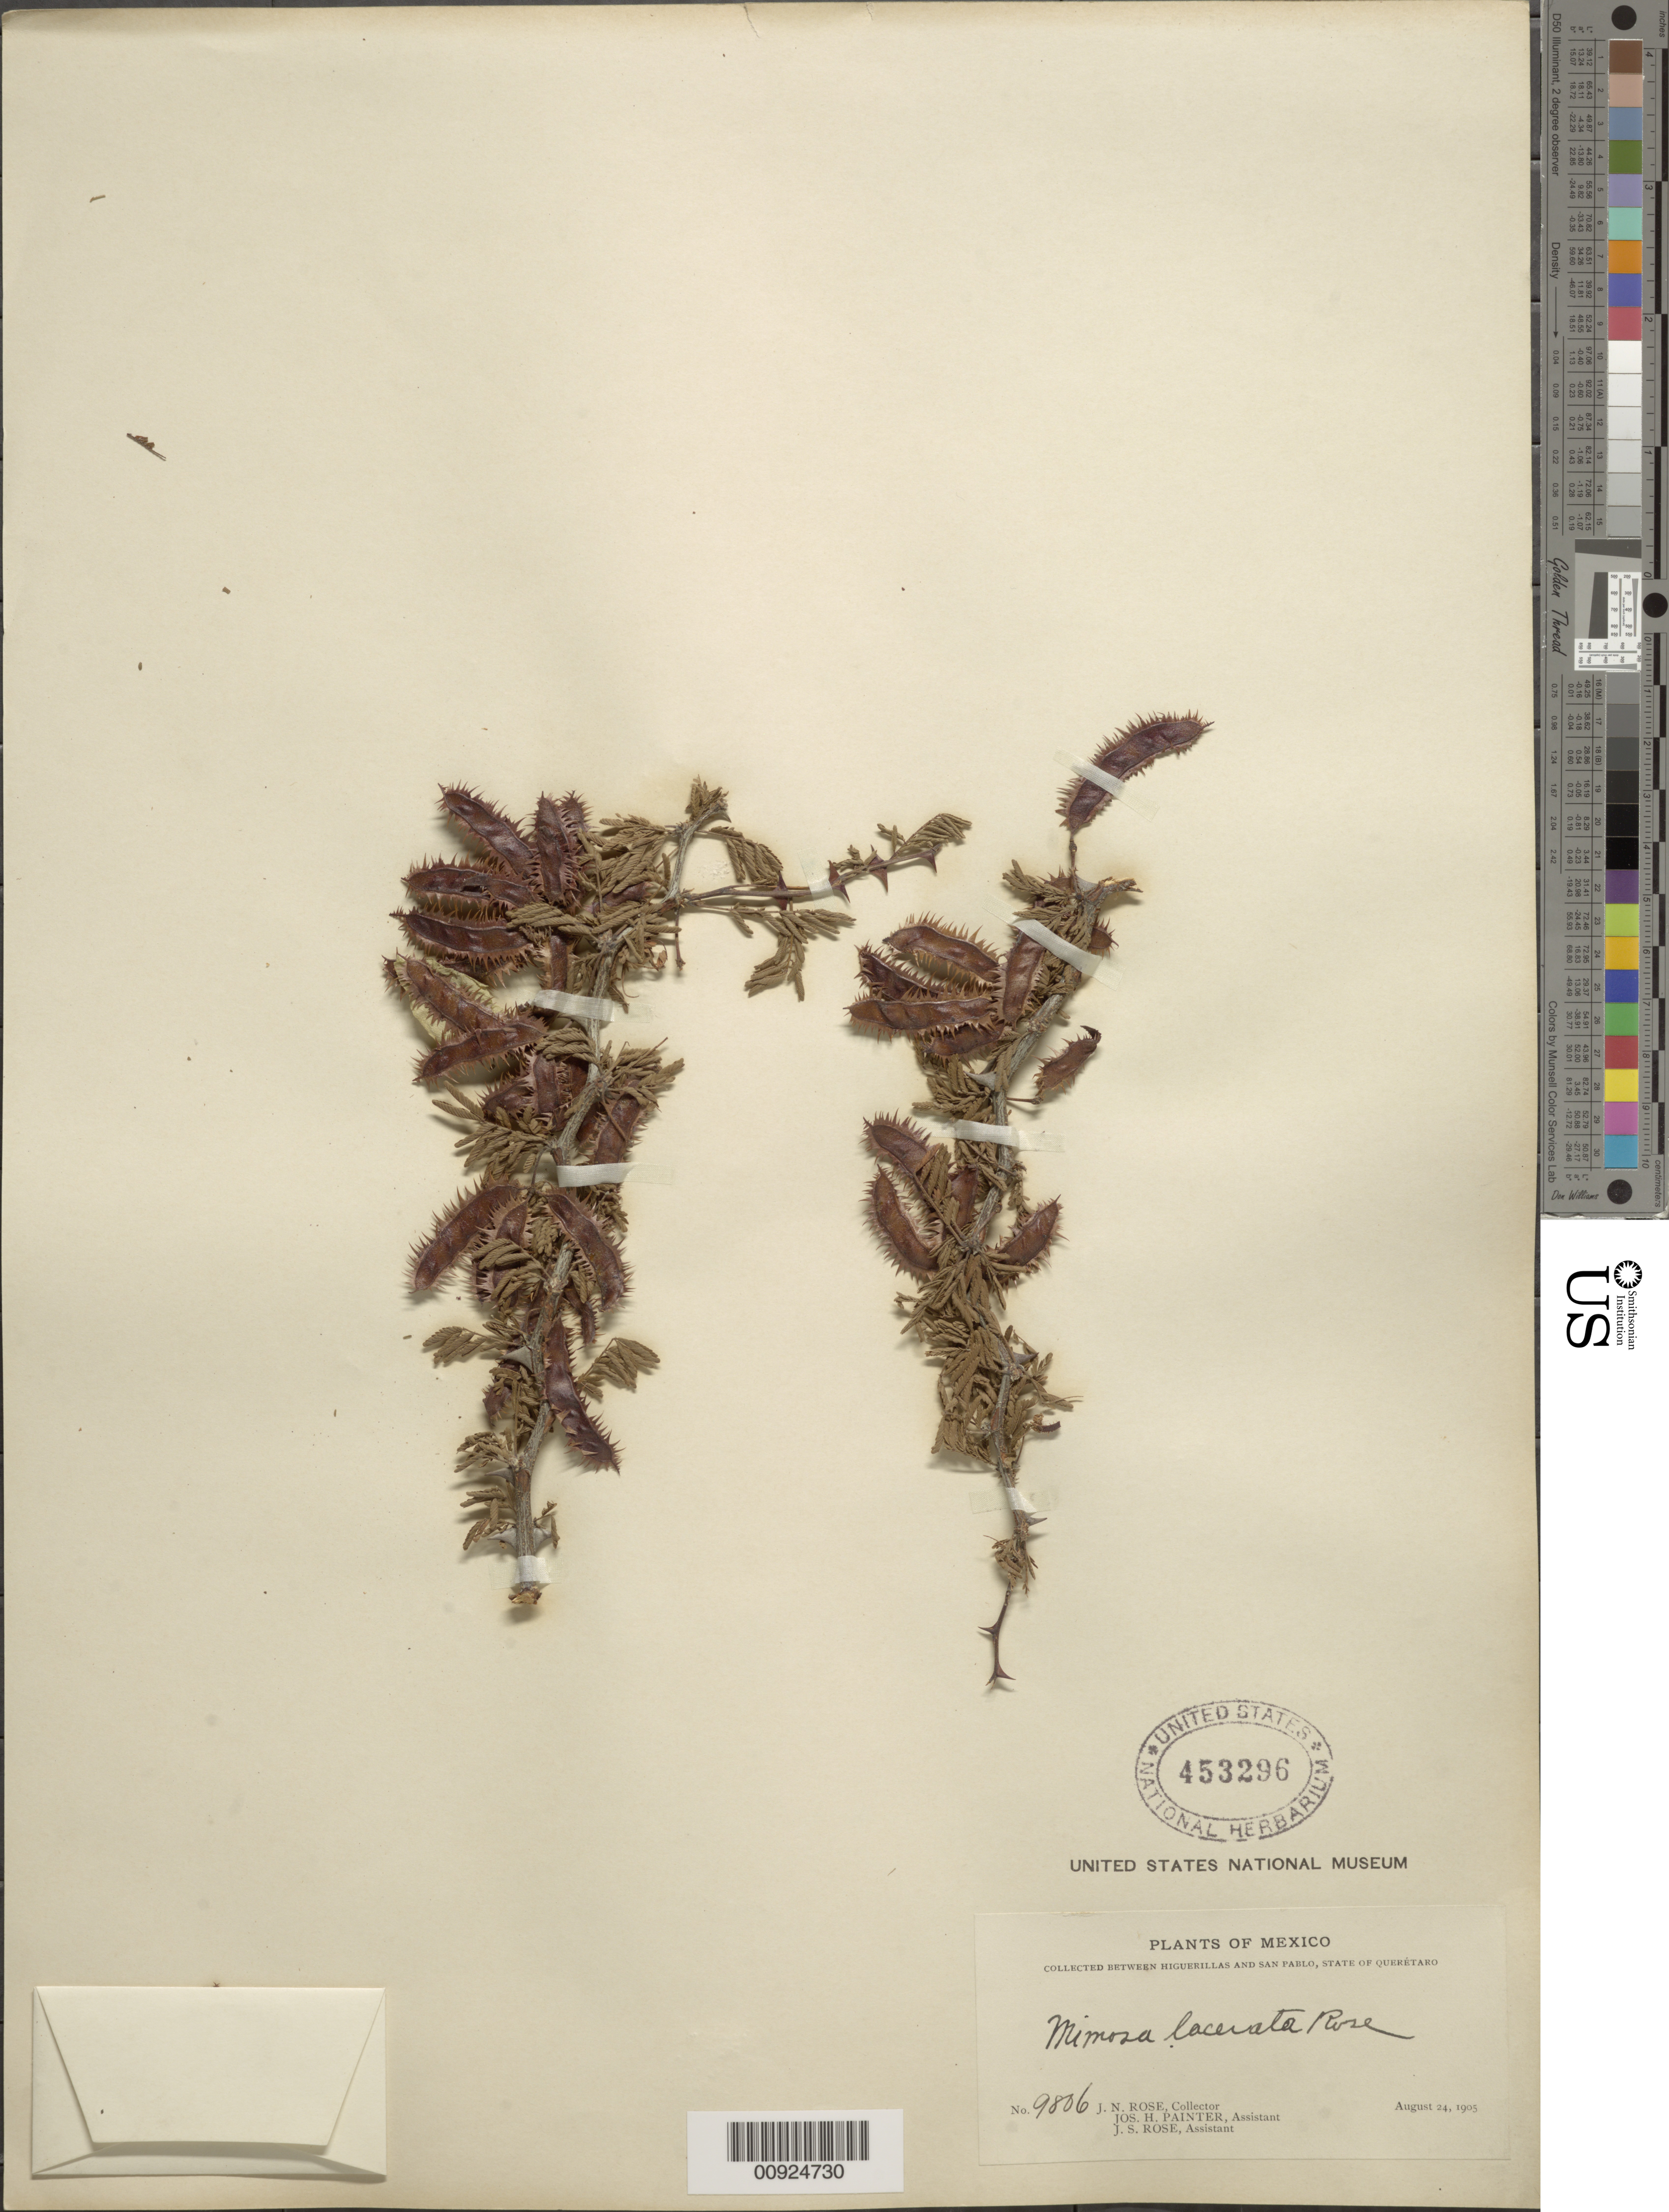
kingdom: Plantae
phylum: Tracheophyta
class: Magnoliopsida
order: Fabales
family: Fabaceae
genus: Mimosa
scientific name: Mimosa lacerata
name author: Rose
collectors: J. N. Rose, J. H. Painter & J. S. Rose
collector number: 9806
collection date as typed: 24 Aug 1905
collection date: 1905-08-24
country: Mexico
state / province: Querétaro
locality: Between Higuerillas and San Pablo, State of Querétaro.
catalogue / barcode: US 453296